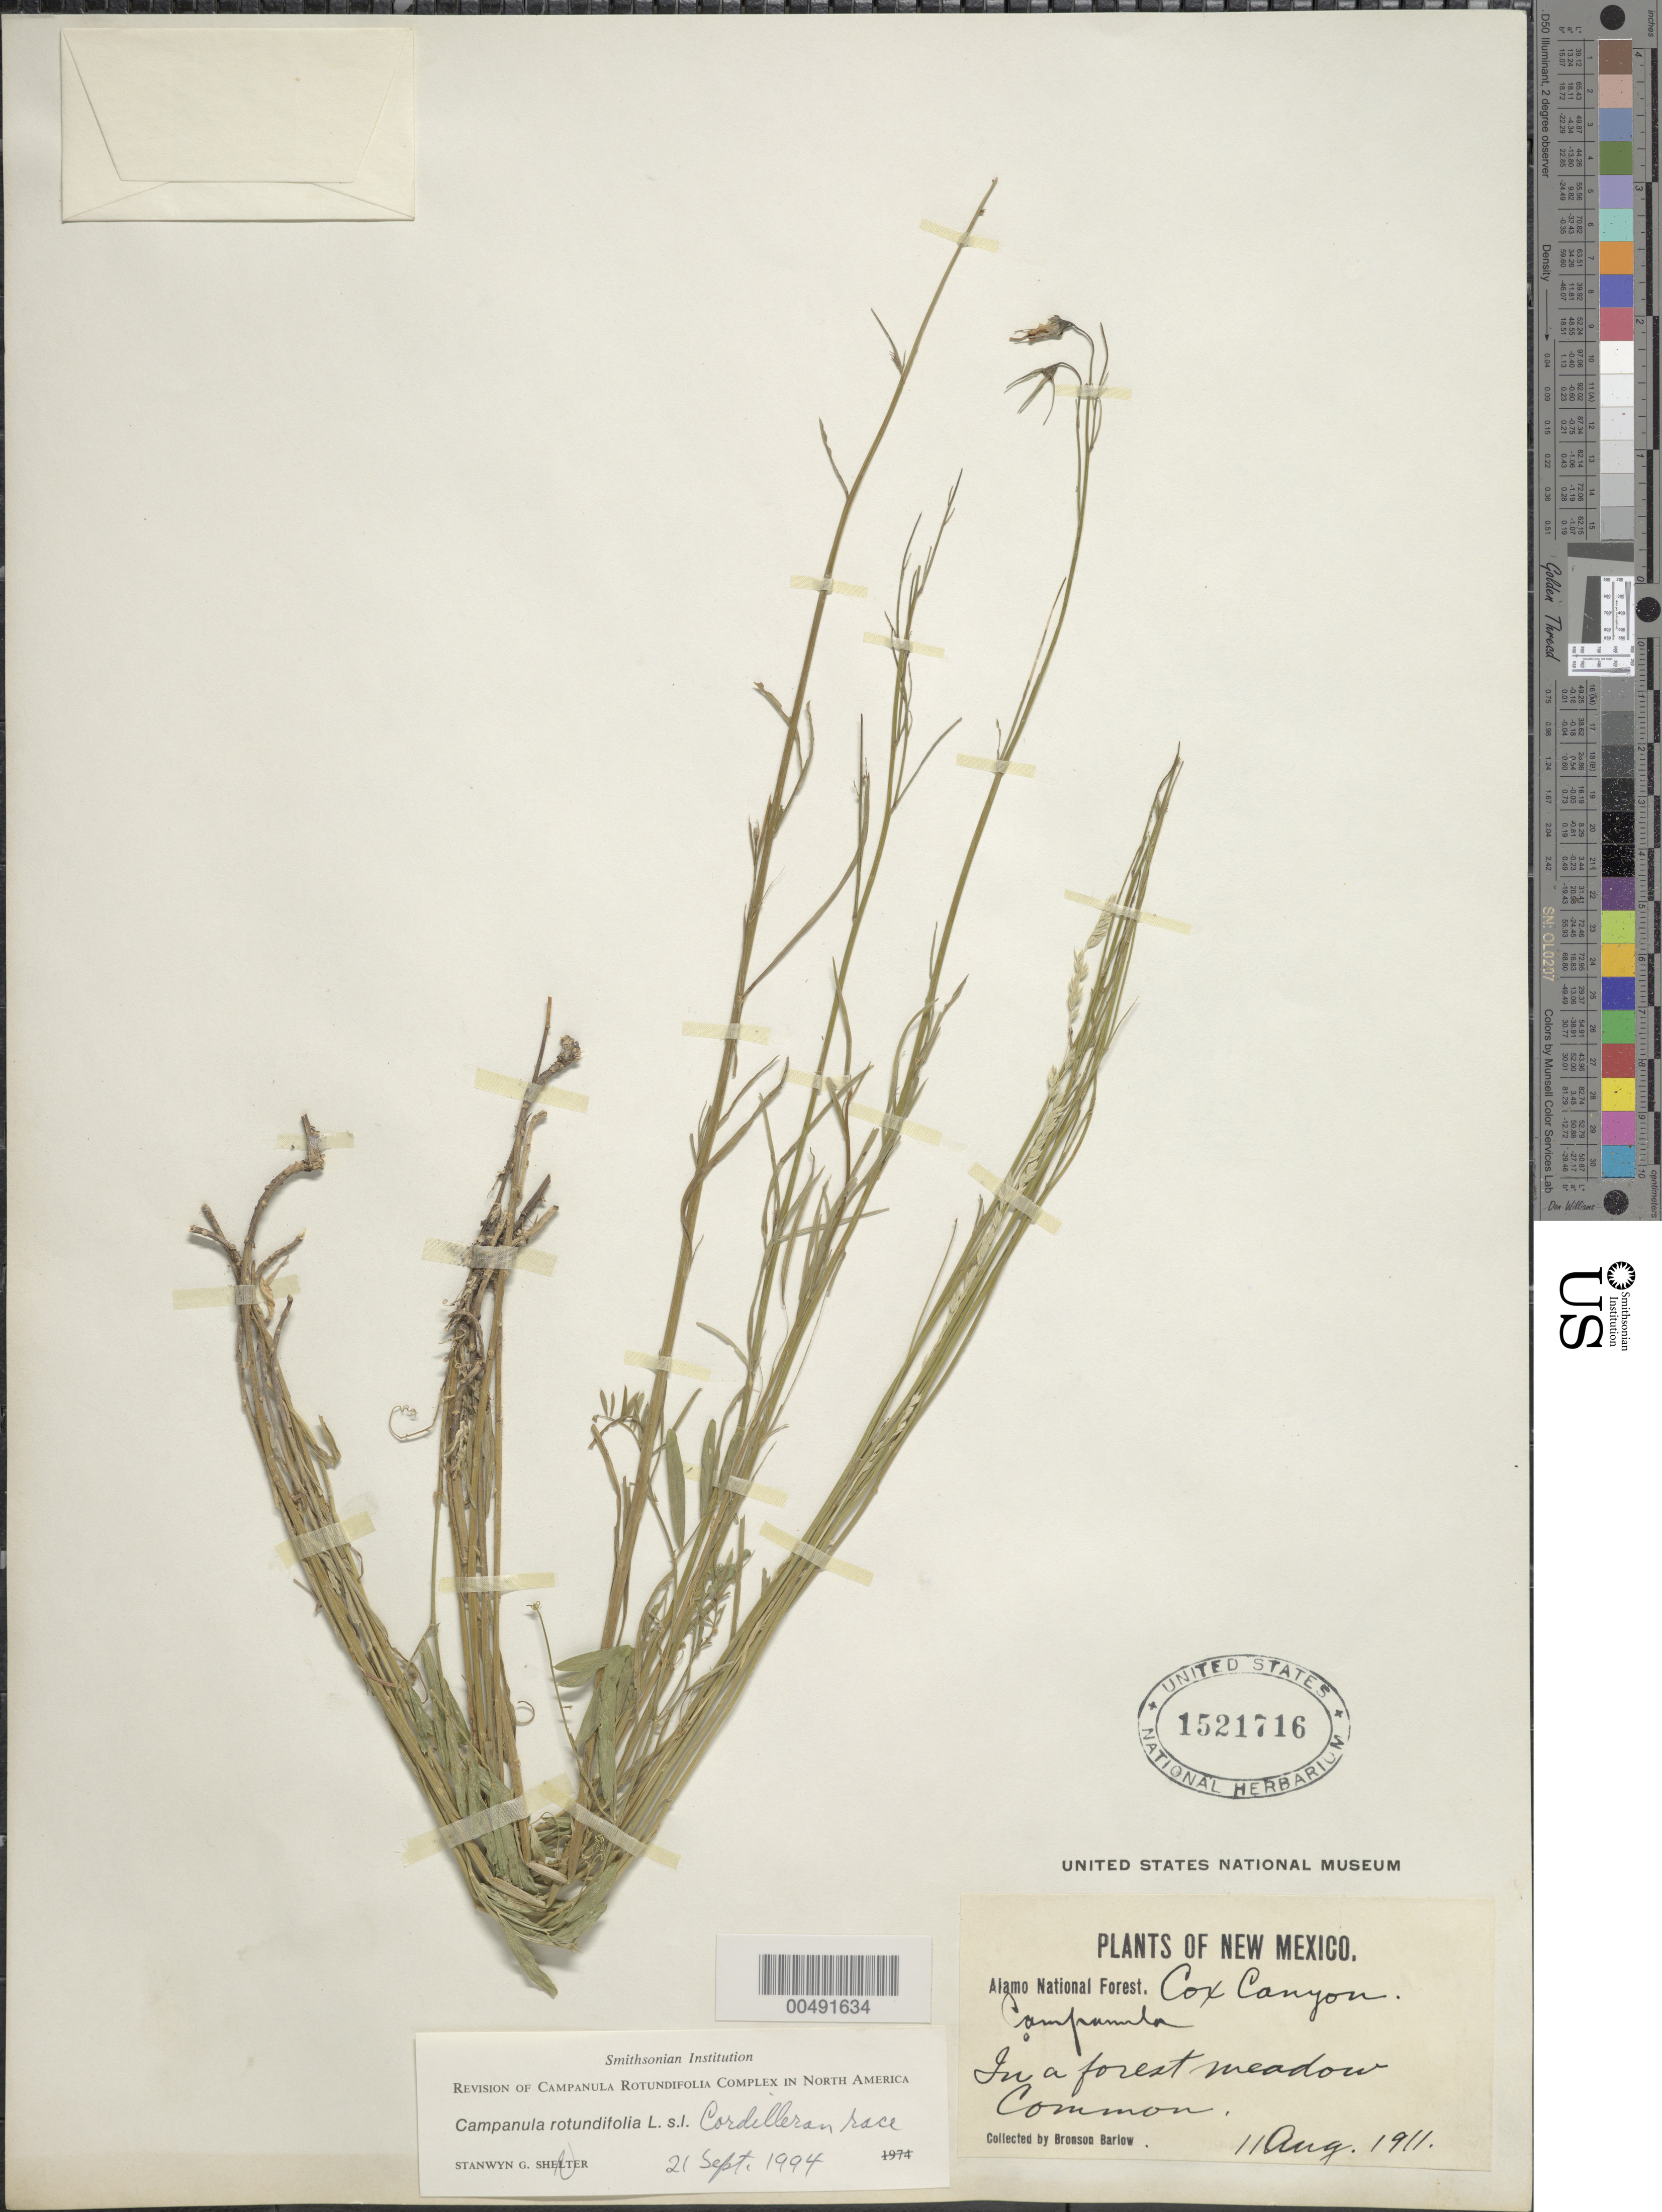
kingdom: Plantae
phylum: Tracheophyta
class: Magnoliopsida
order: Asterales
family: Campanulaceae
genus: Campanula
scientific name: Campanula rotundifolia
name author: L.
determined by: Shetler, Stanwyn G., (US), NMNH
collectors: B. A. Barlow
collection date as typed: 11 Aug 1911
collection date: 1911-08-11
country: United States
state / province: New Mexico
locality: Cox Canyon, Alamo National Forest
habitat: in a forest meadow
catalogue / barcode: US 1521716